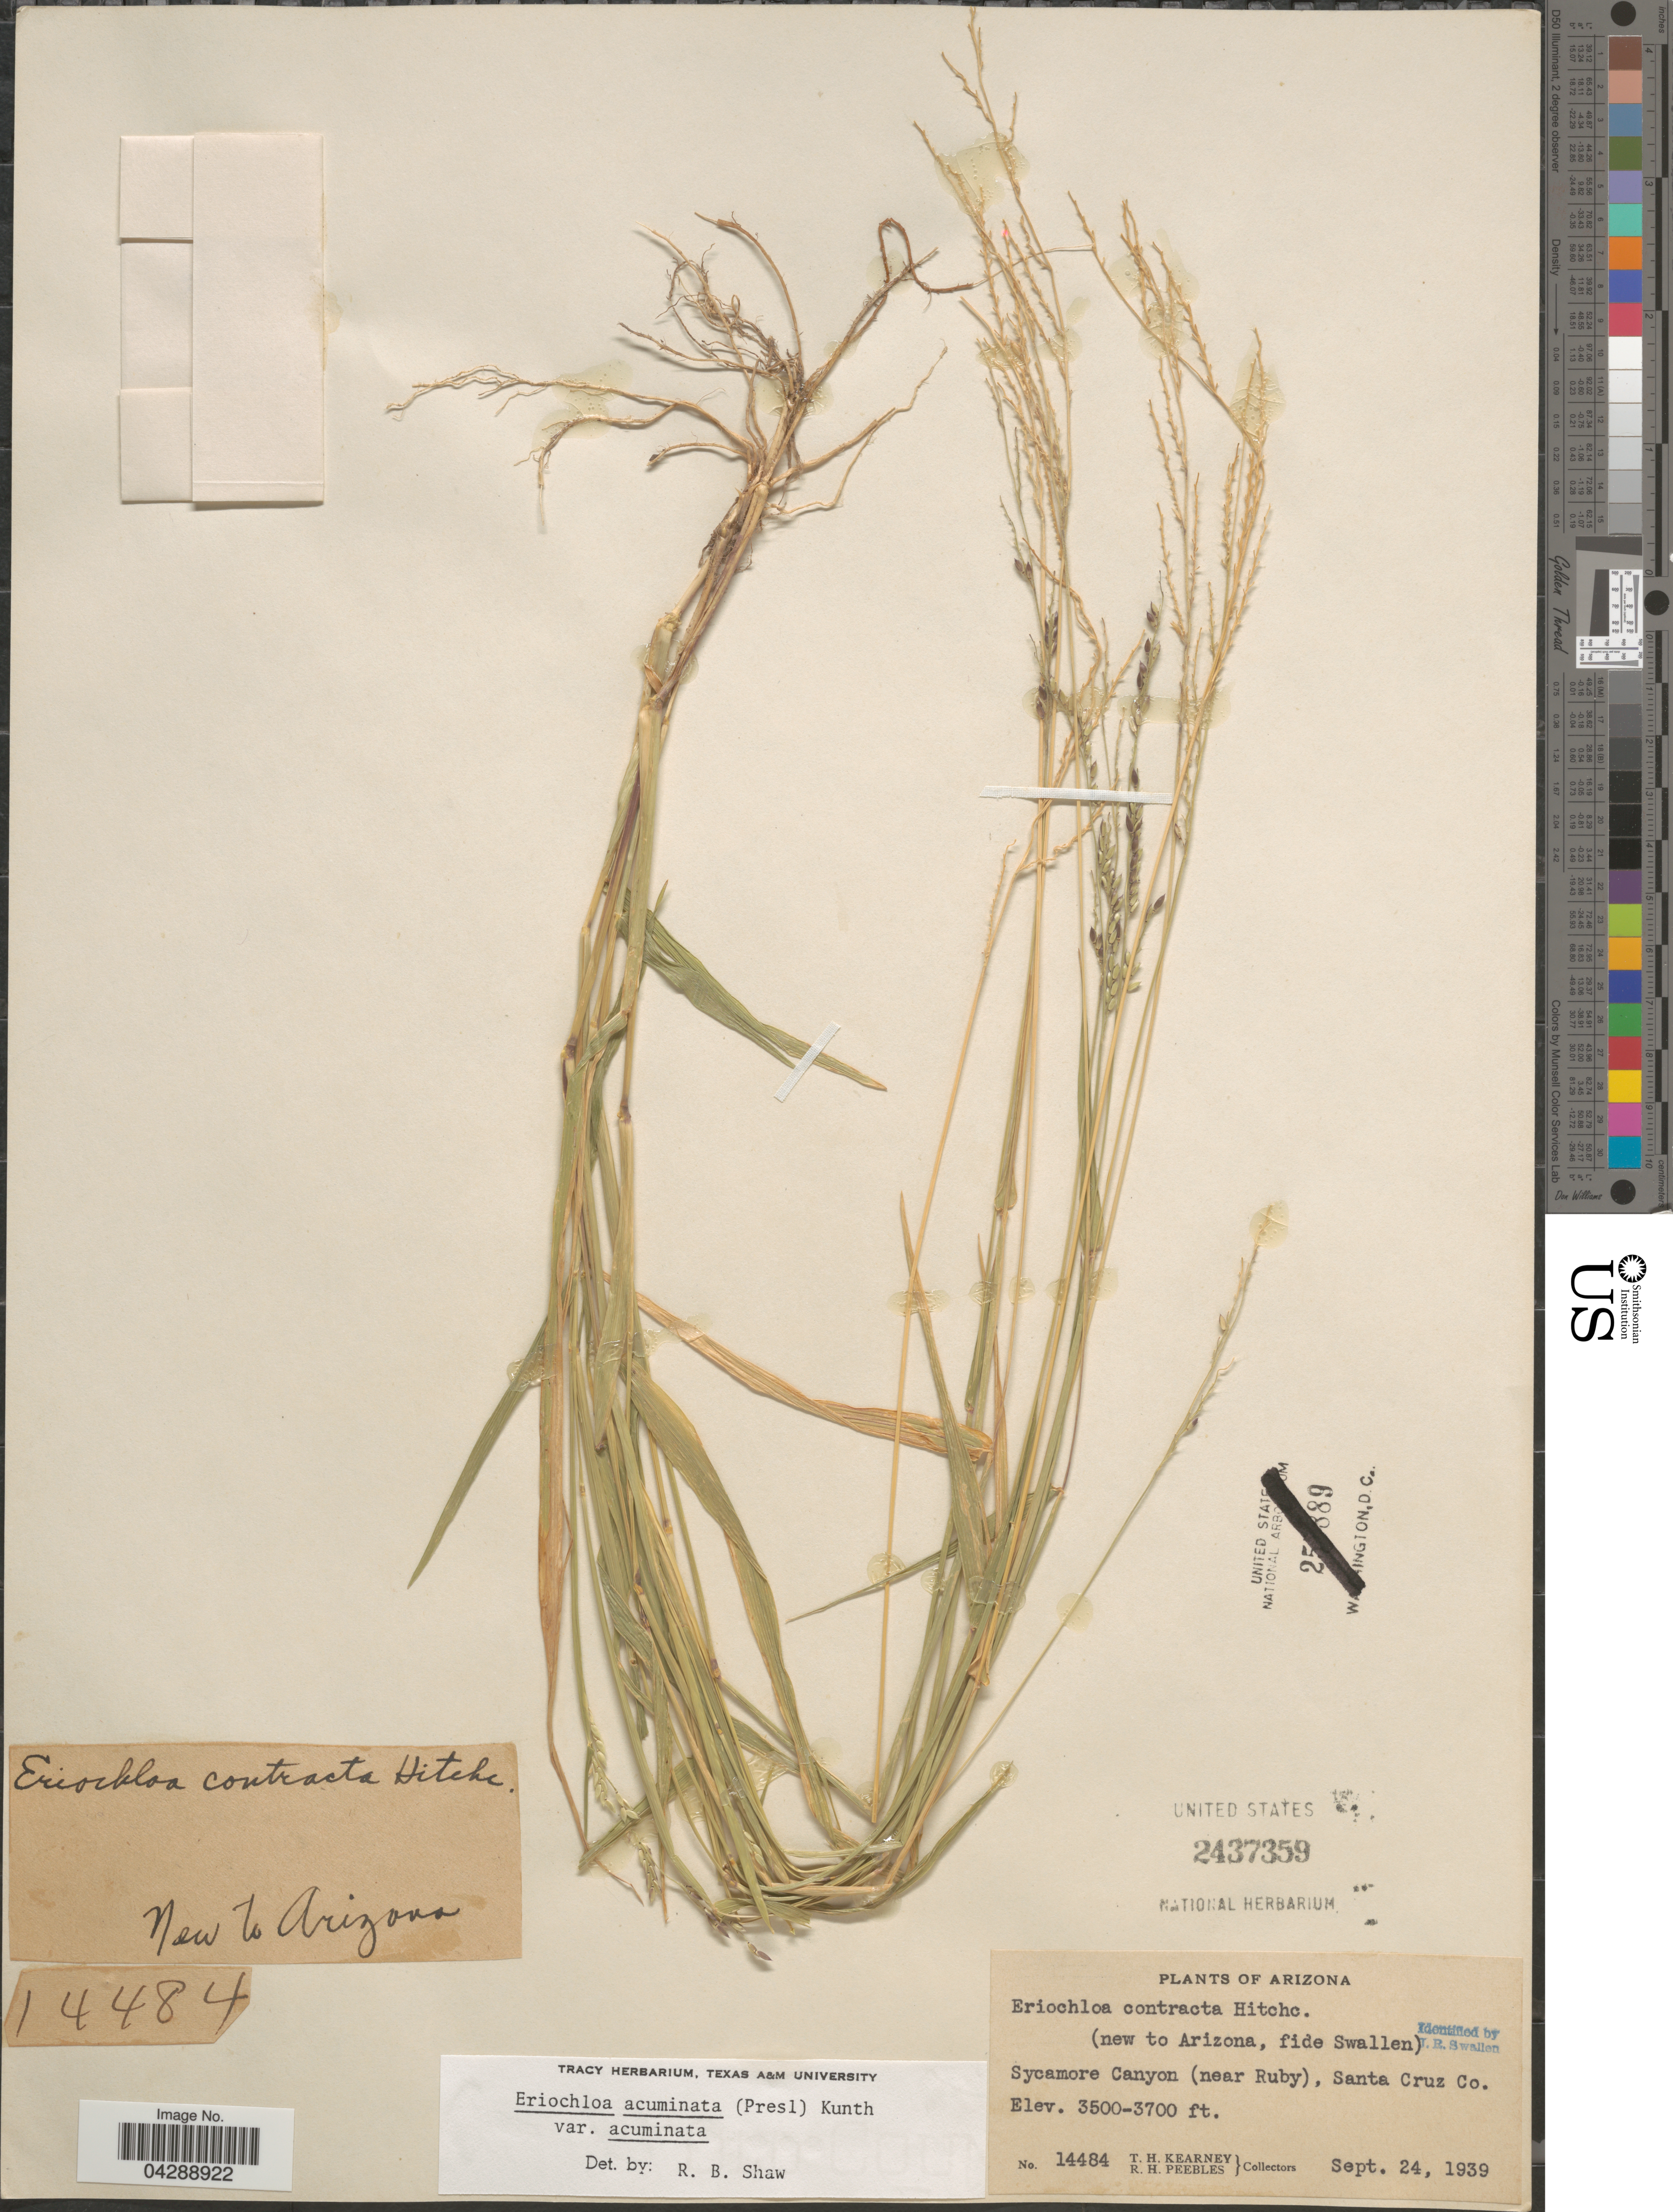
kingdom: Plantae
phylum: Tracheophyta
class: Liliopsida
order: Poales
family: Poaceae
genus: Eriochloa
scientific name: Eriochloa acuminata var. acuminata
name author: (J. Presl) Kunth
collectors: T. H. Kearney & R. H. Peebles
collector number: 14484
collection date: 1939-09-24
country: United States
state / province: Arizona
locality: (new to Arizona, fide Swallen). [unsure placement] Sycamore Canyon (near Ruby), Santa Cruz Co.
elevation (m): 1067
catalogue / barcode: US 2437359